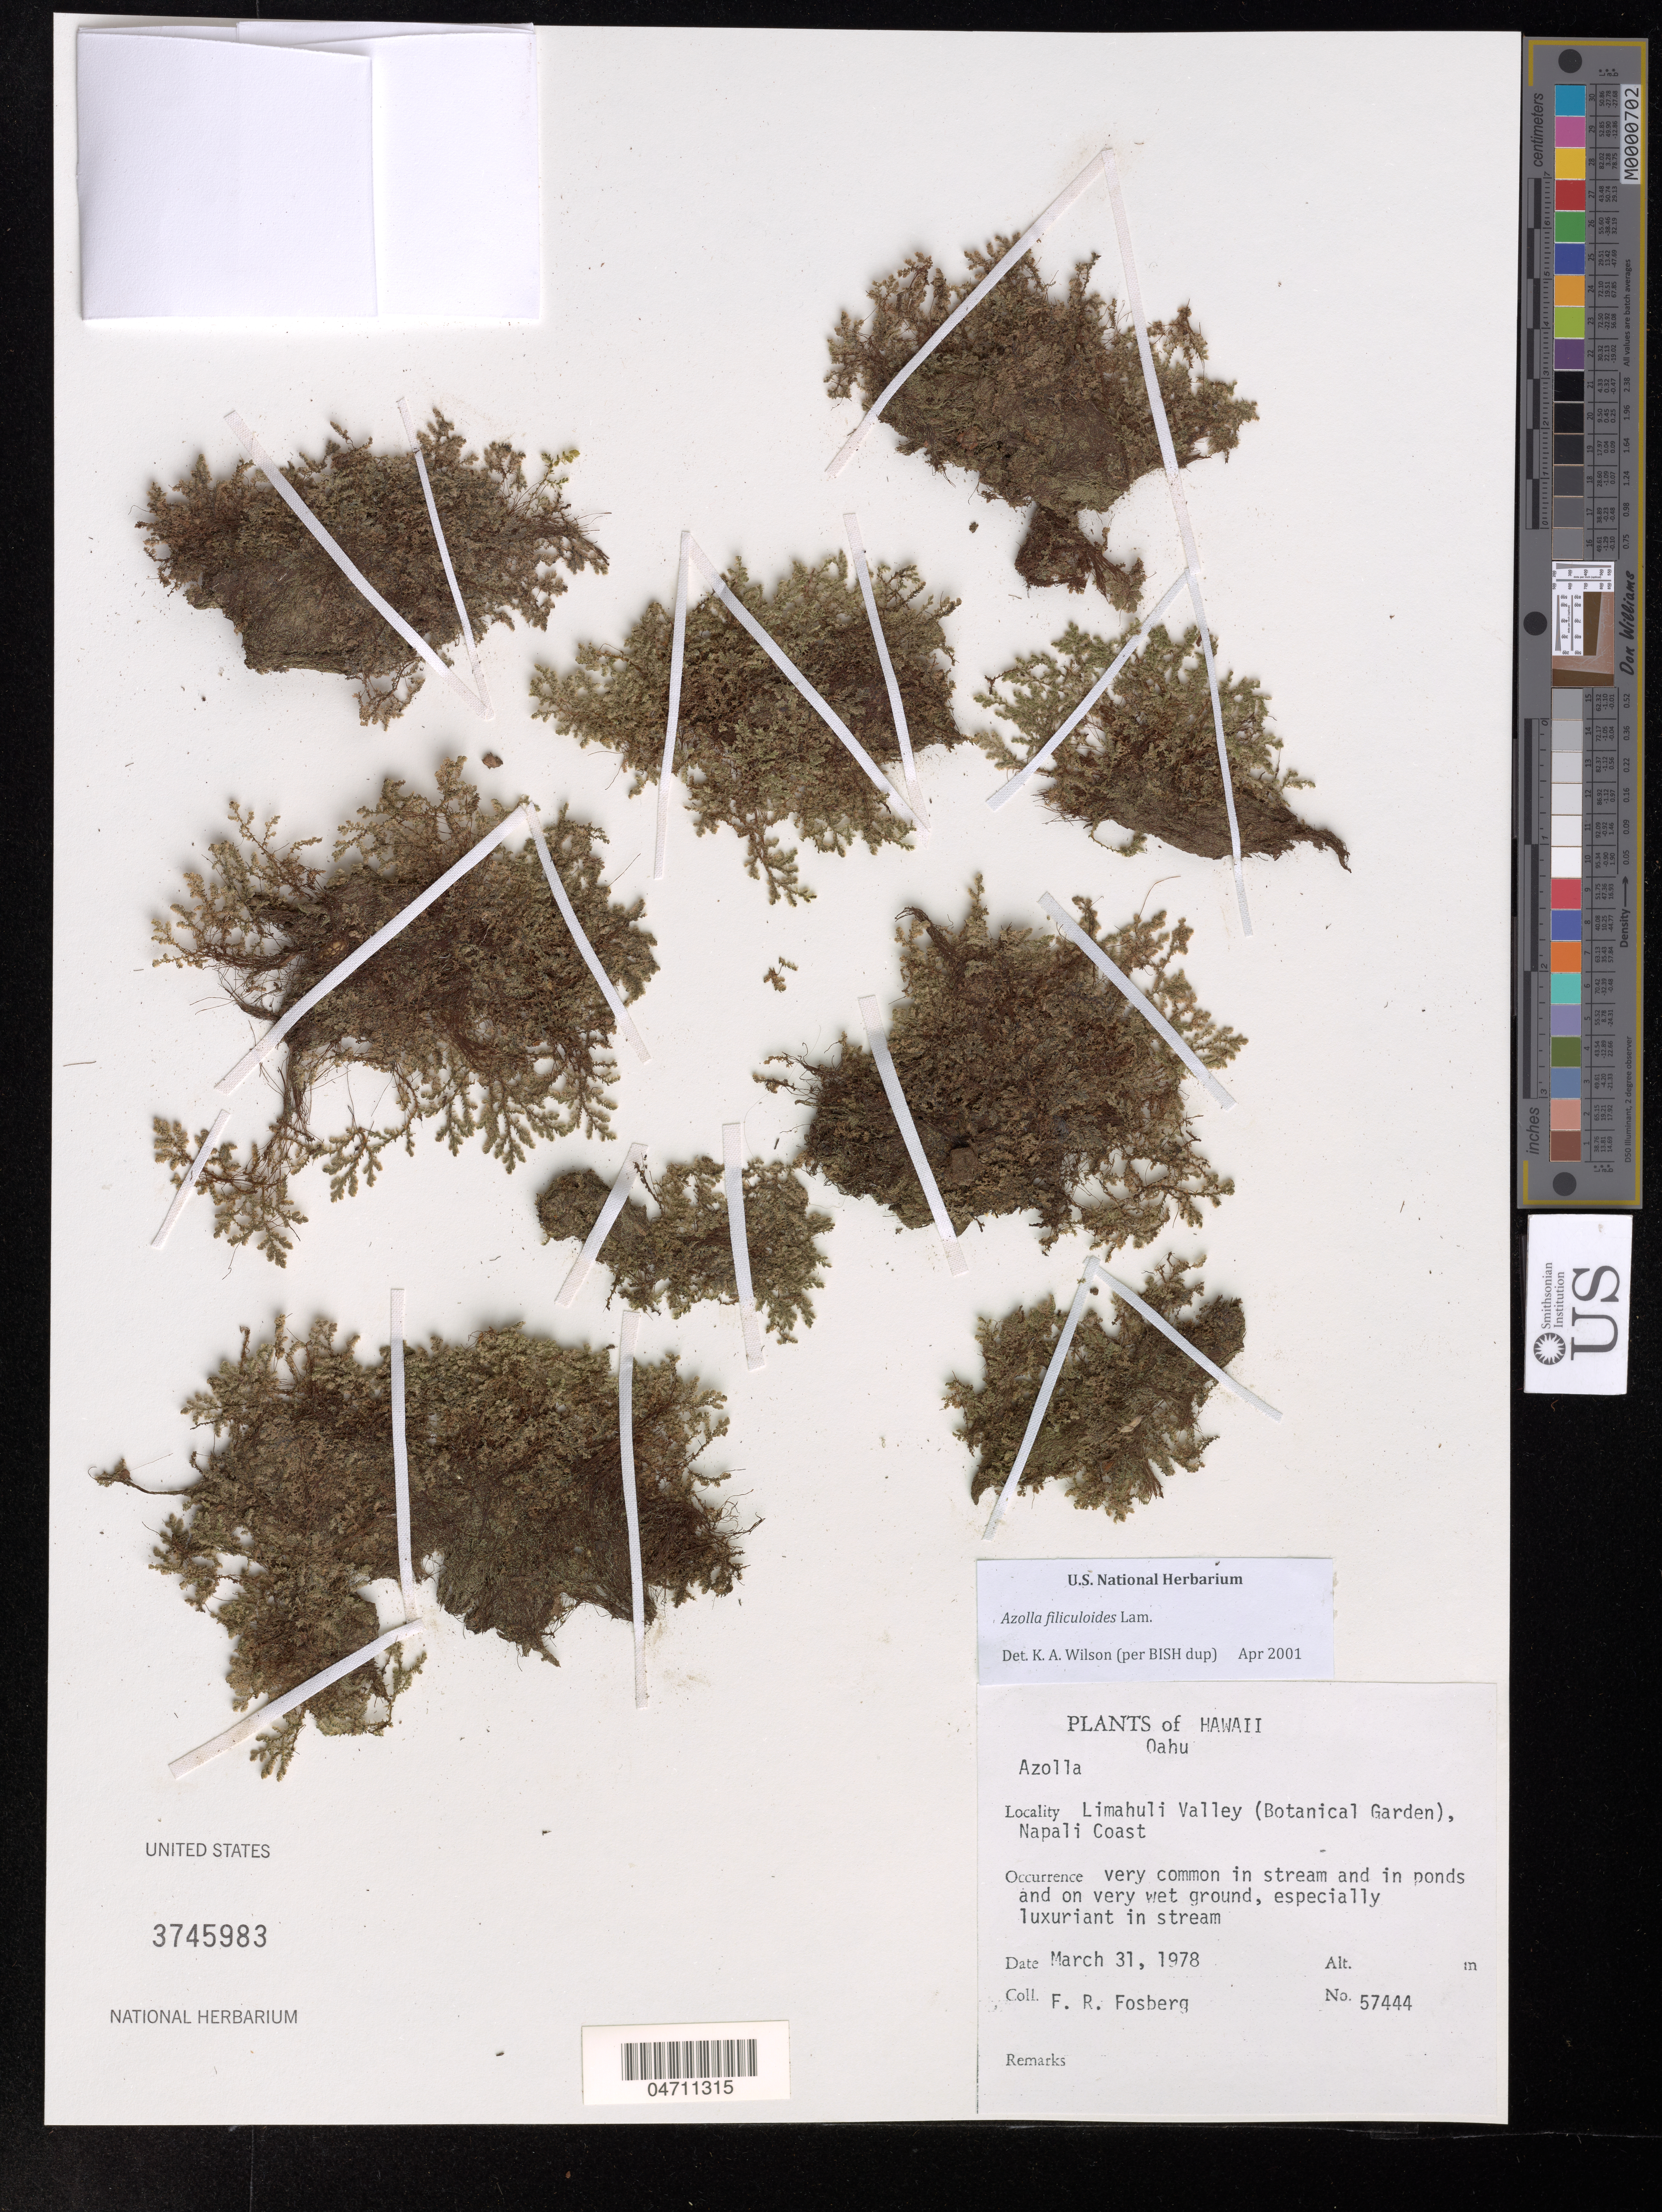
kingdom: Plantae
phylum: Tracheophyta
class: Polypodiopsida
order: Salviniales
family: Salviniaceae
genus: Azolla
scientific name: Azolla filiculoides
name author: Lam.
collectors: F. R. Fosberg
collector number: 57444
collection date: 1978-03-31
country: United States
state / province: Hawaii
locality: Oahu, Limahuli Valley, Napali Coast.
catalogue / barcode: US 3745983